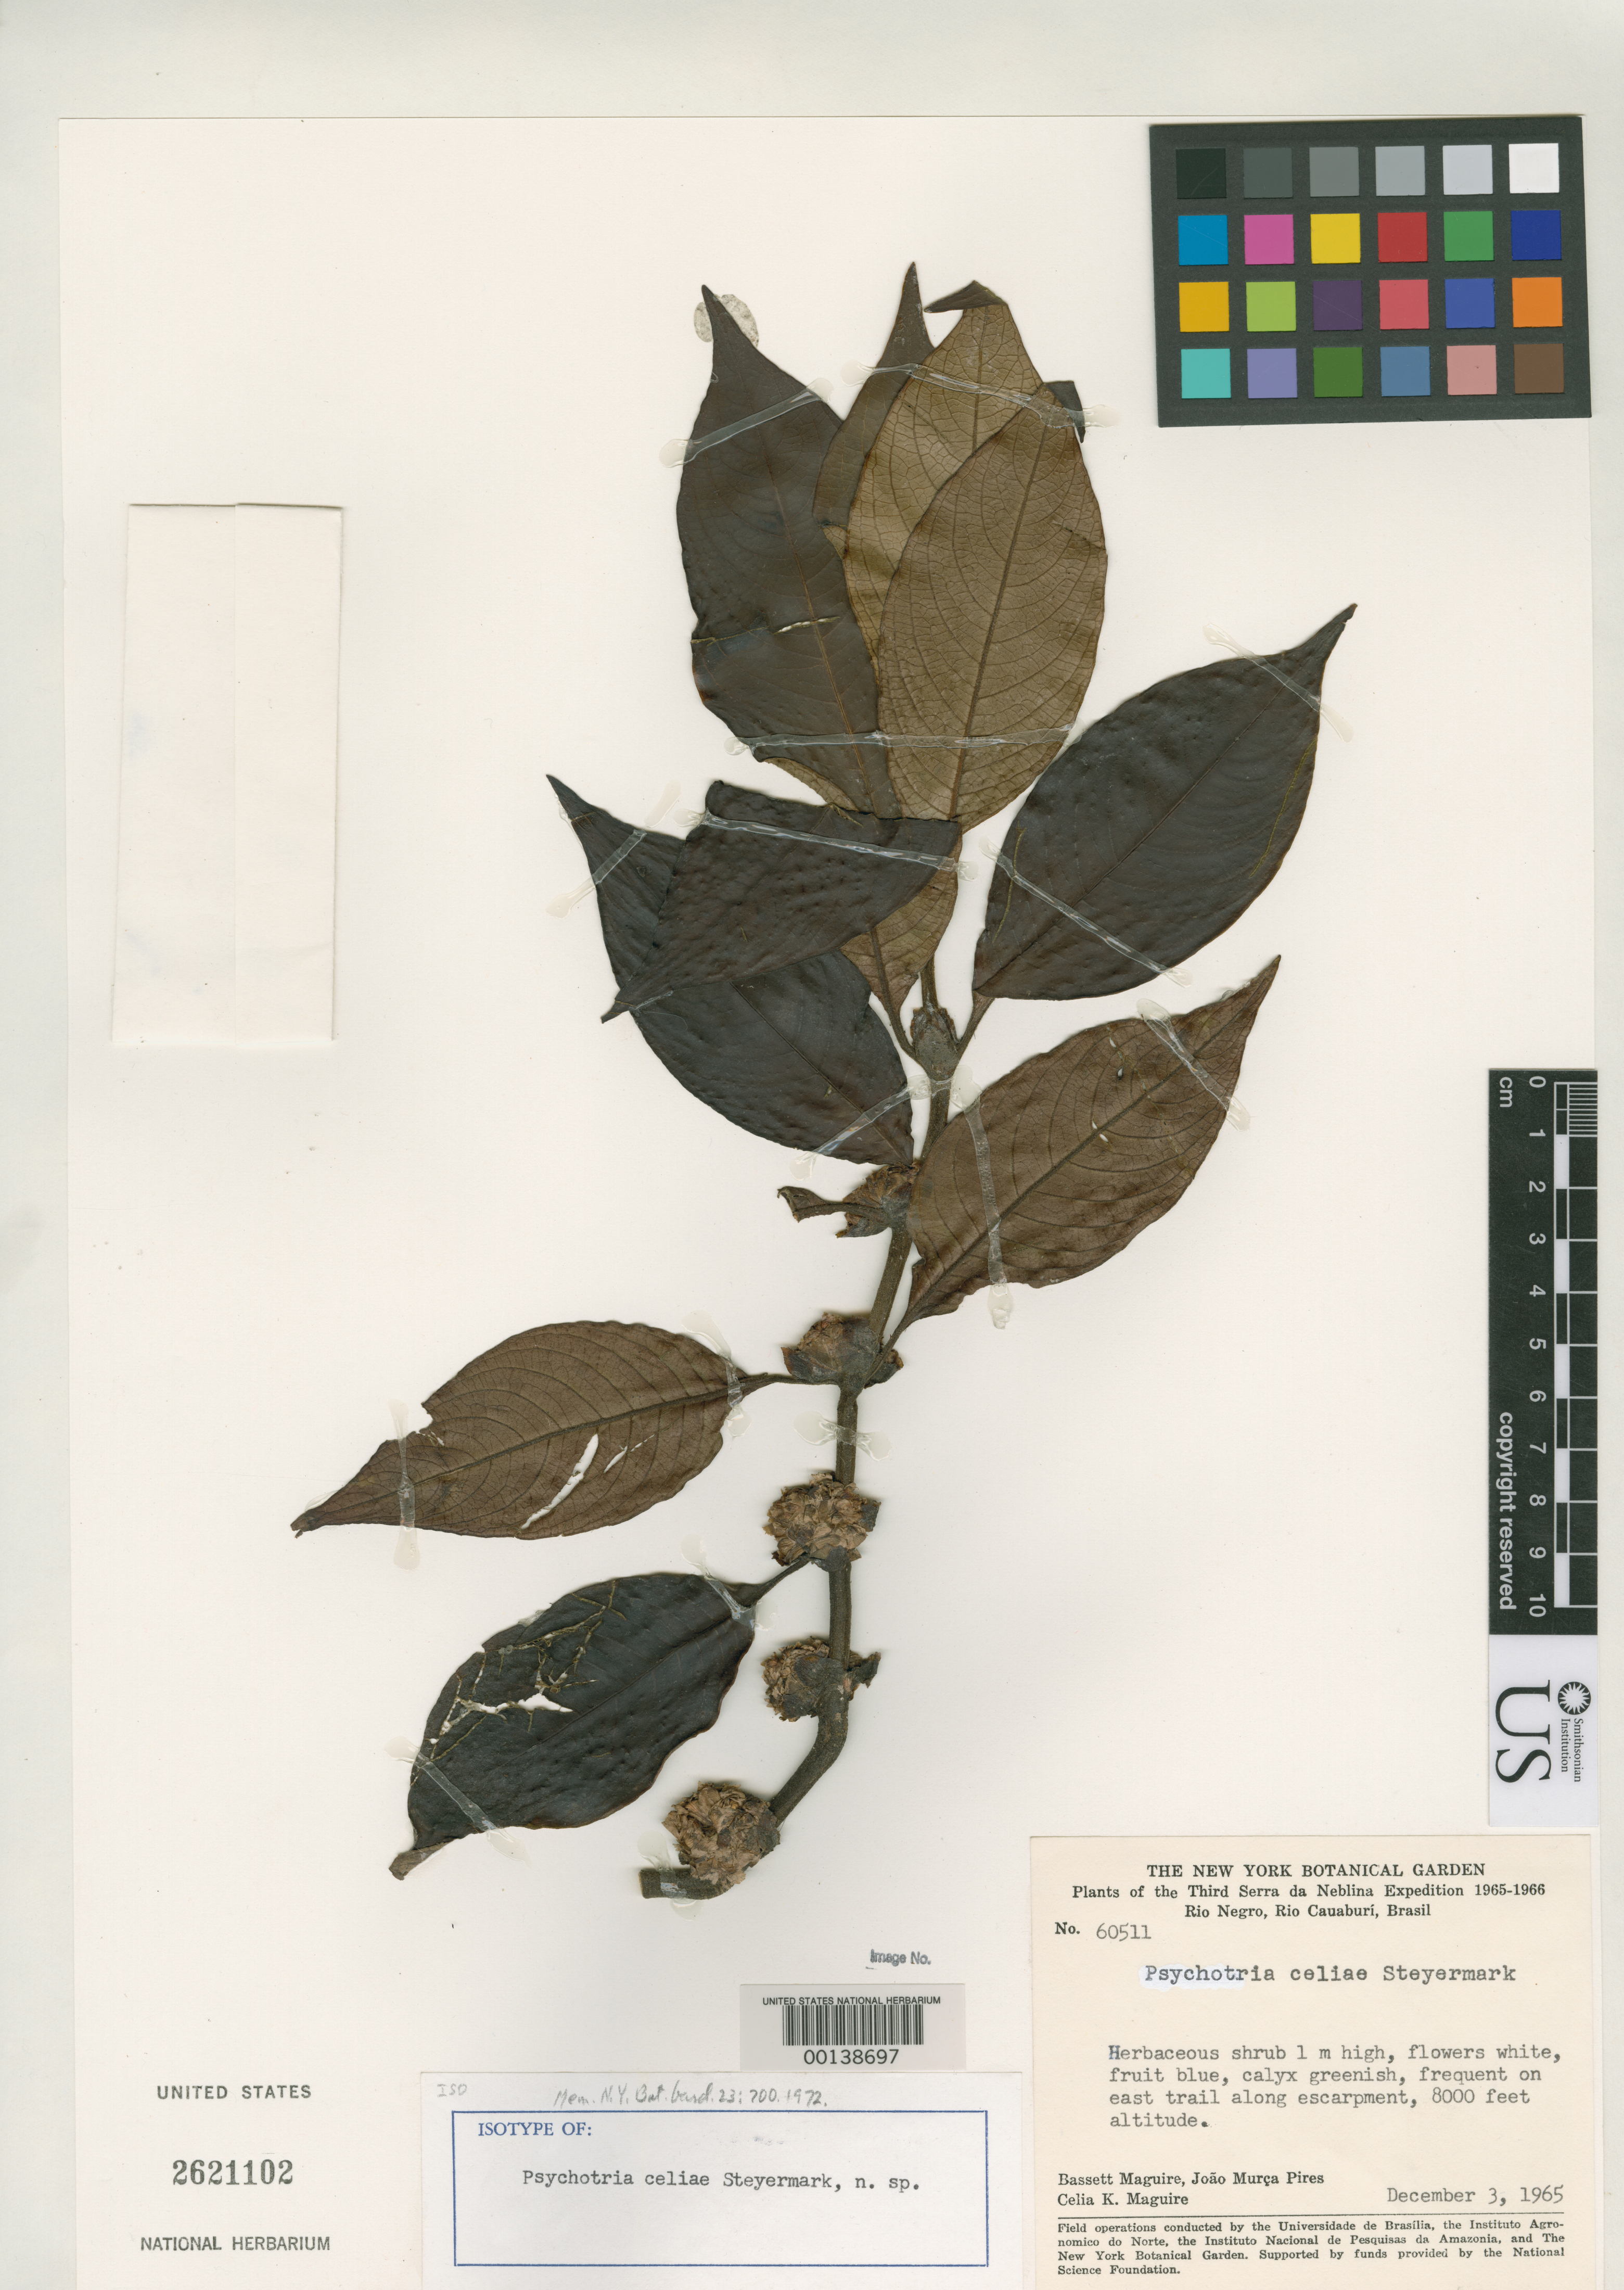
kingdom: Plantae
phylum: Tracheophyta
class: Magnoliopsida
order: Gentianales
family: Rubiaceae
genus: Psychotria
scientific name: Psychotria celiae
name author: Steyerm.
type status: Isotype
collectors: B. Maguire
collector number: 60511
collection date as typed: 03 Dec 1965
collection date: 1965-12-03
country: Brazil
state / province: Amazonas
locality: Serra da Neblina.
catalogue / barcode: US 2621102